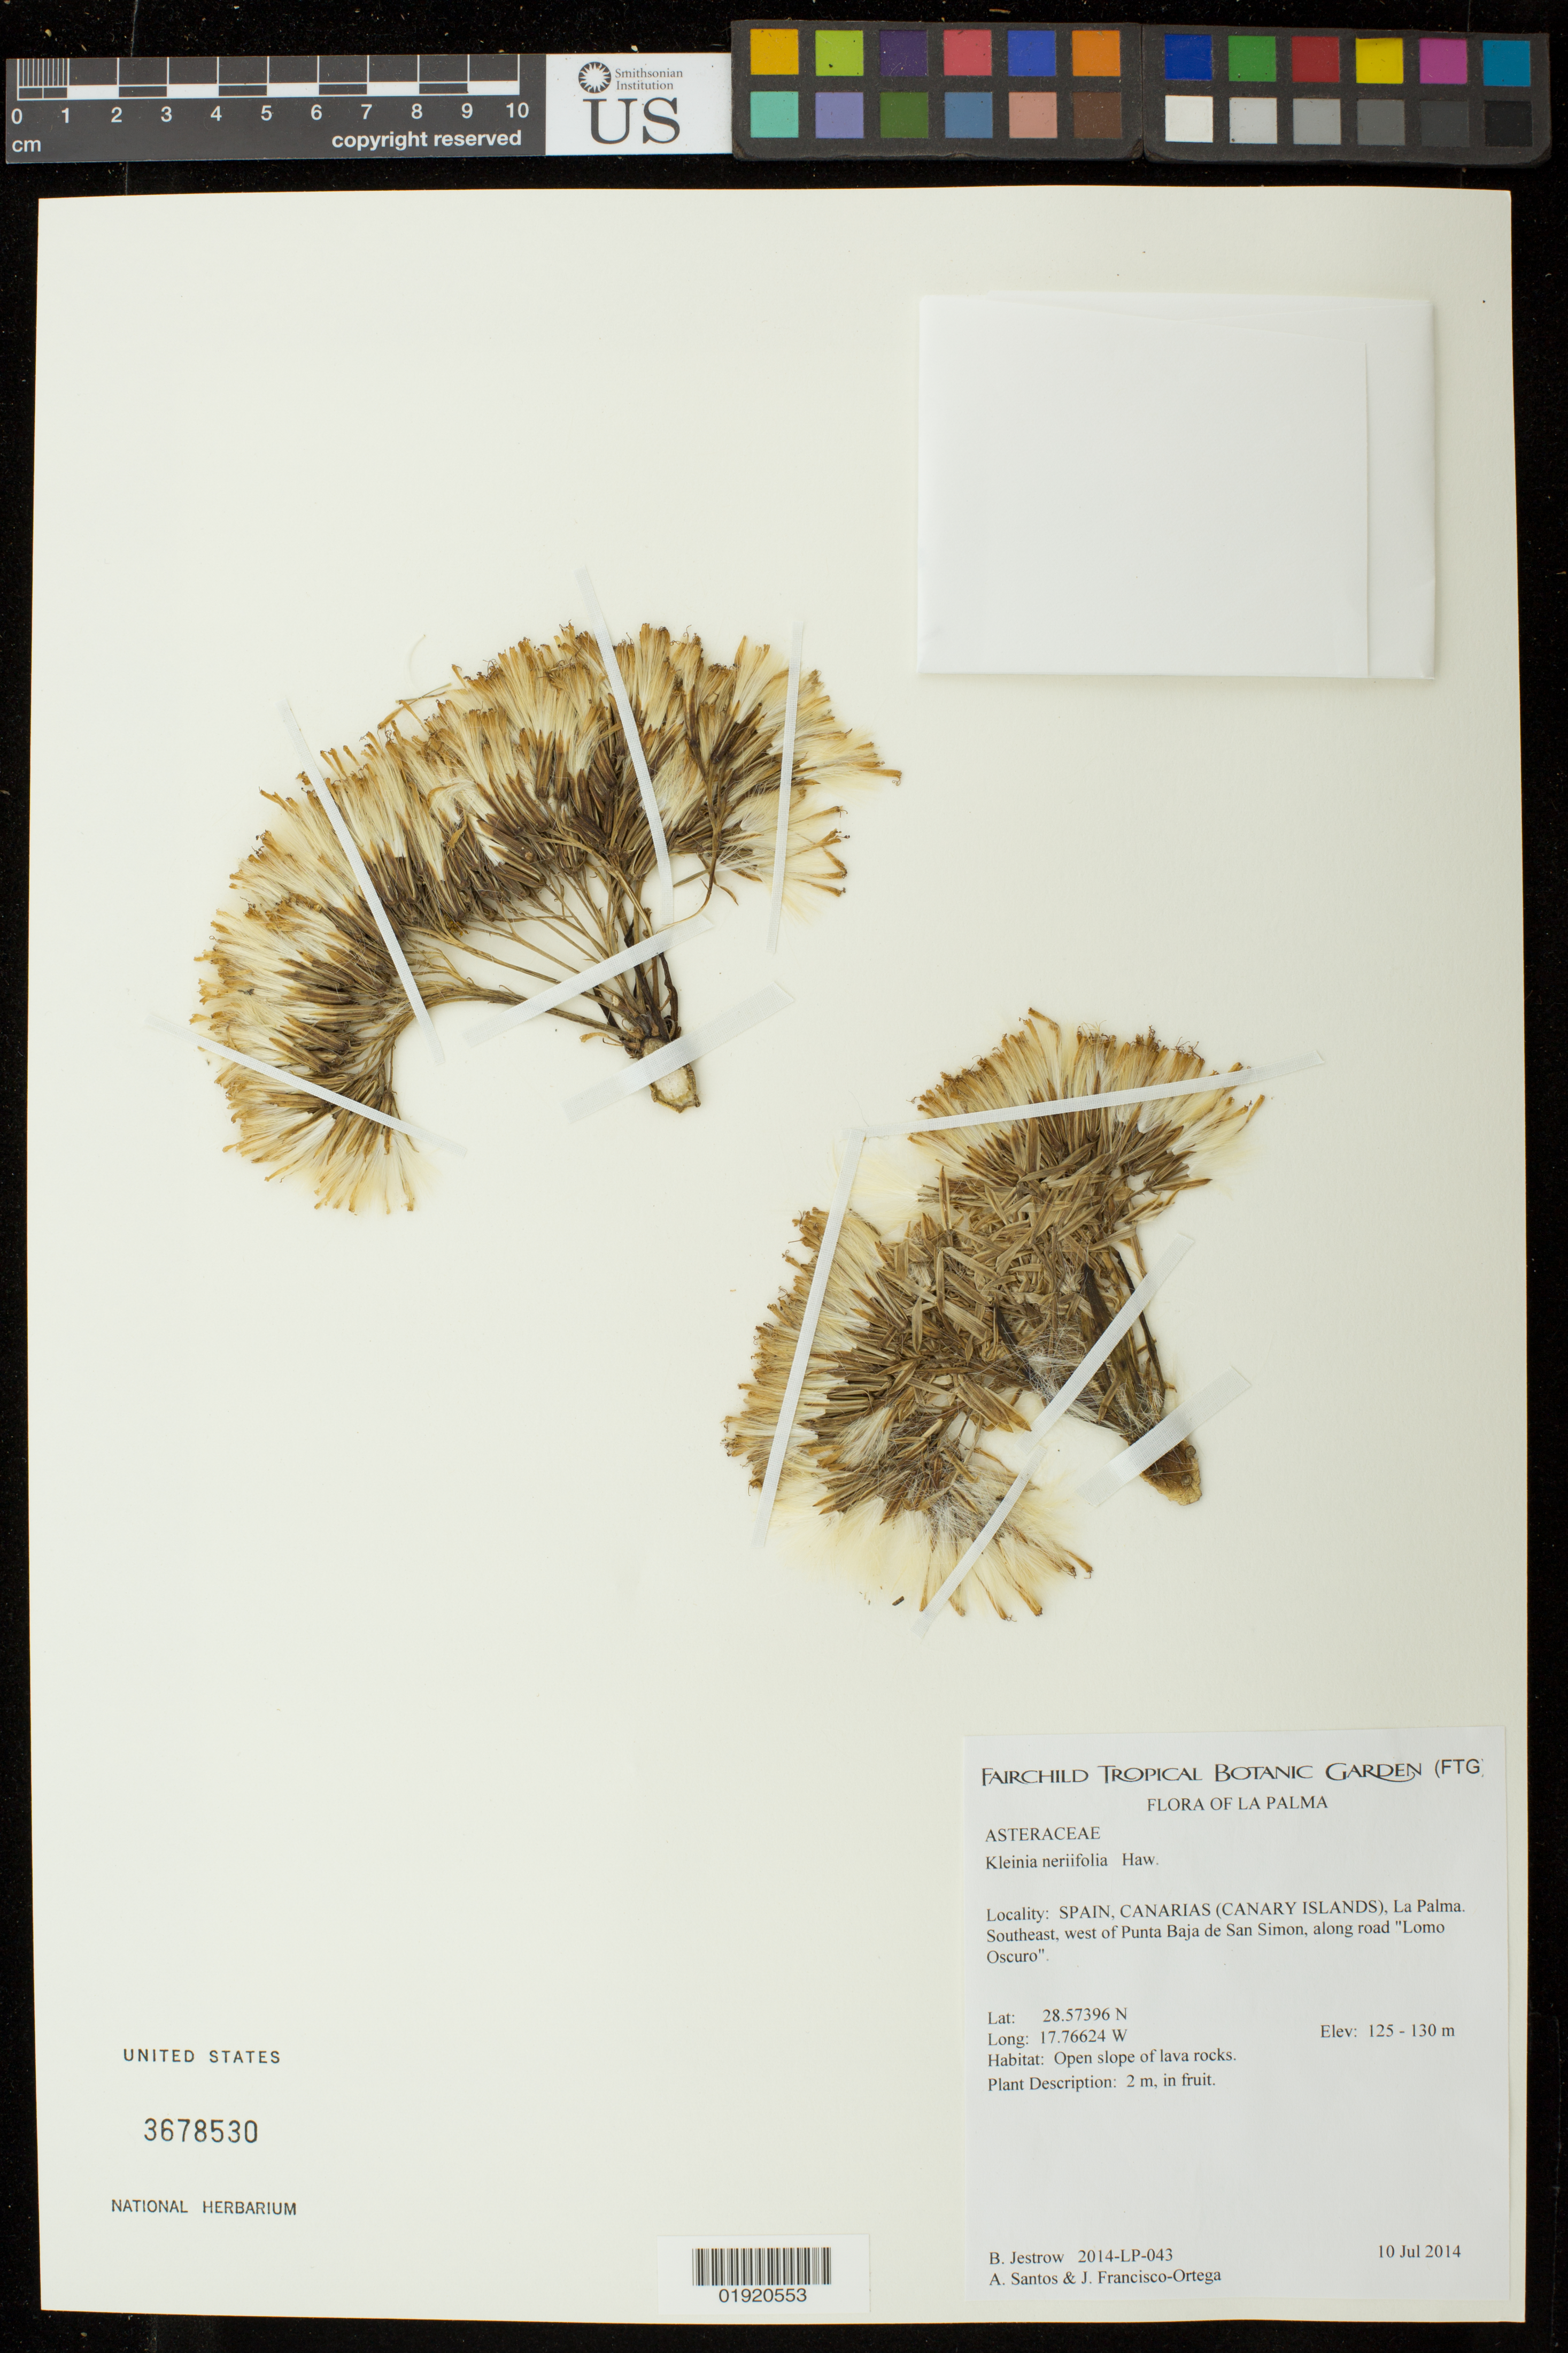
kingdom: Plantae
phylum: Tracheophyta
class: Magnoliopsida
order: Asterales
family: Asteraceae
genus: Kleinia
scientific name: Kleinia neriifolia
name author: Haw.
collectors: B. Jestrow, A. Santos & J. Fransisco-Ortega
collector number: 043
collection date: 2014-07-10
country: Spain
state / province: Canarias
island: La Palma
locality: Spain, Canarias (Canary Islands), La Palma.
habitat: Open slope of lava rocks.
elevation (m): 125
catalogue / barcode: US 3678530